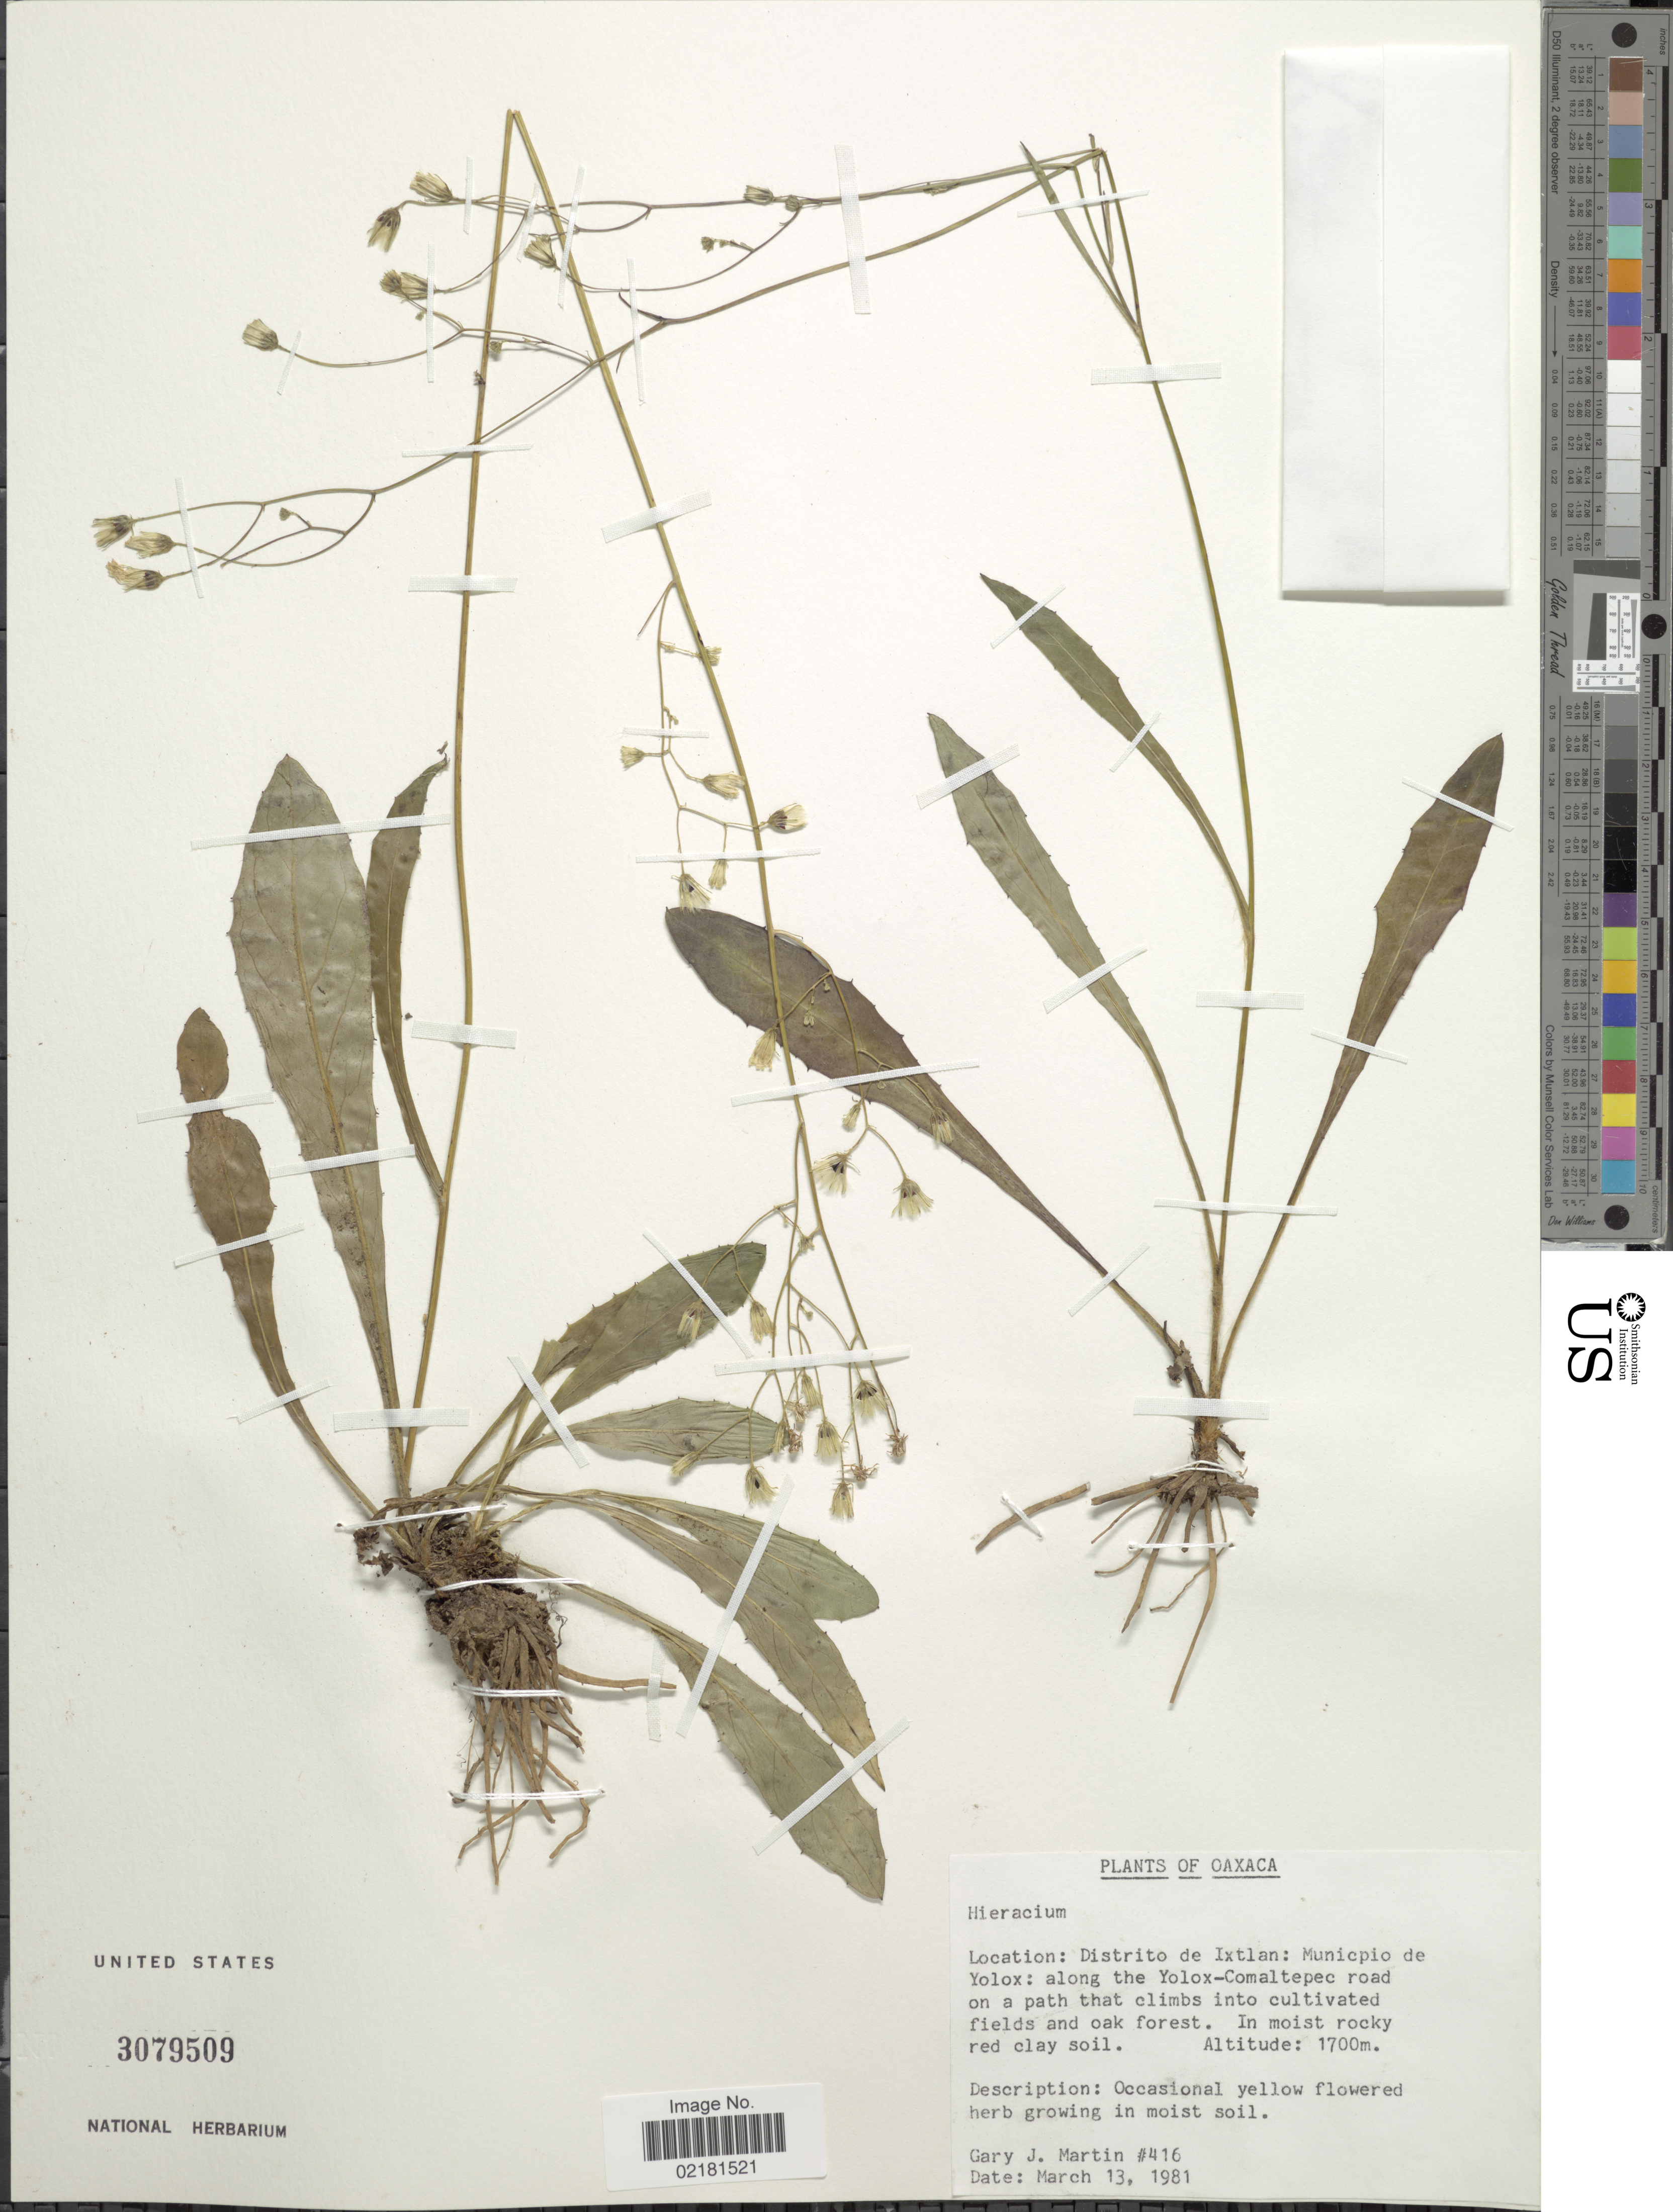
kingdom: Plantae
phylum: Tracheophyta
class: Magnoliopsida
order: Asterales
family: Asteraceae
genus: Hieracium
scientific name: Hieracium repandulare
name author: Druce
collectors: G. J. Martin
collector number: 416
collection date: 1981-03-13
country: Mexico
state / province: Oaxaca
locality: Distrito de Ixtlan: Municipio de Yolox along the Yolox-Comaltepec road on a path that climbs into cultivated fields and oak forest.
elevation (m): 1700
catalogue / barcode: US 3079509